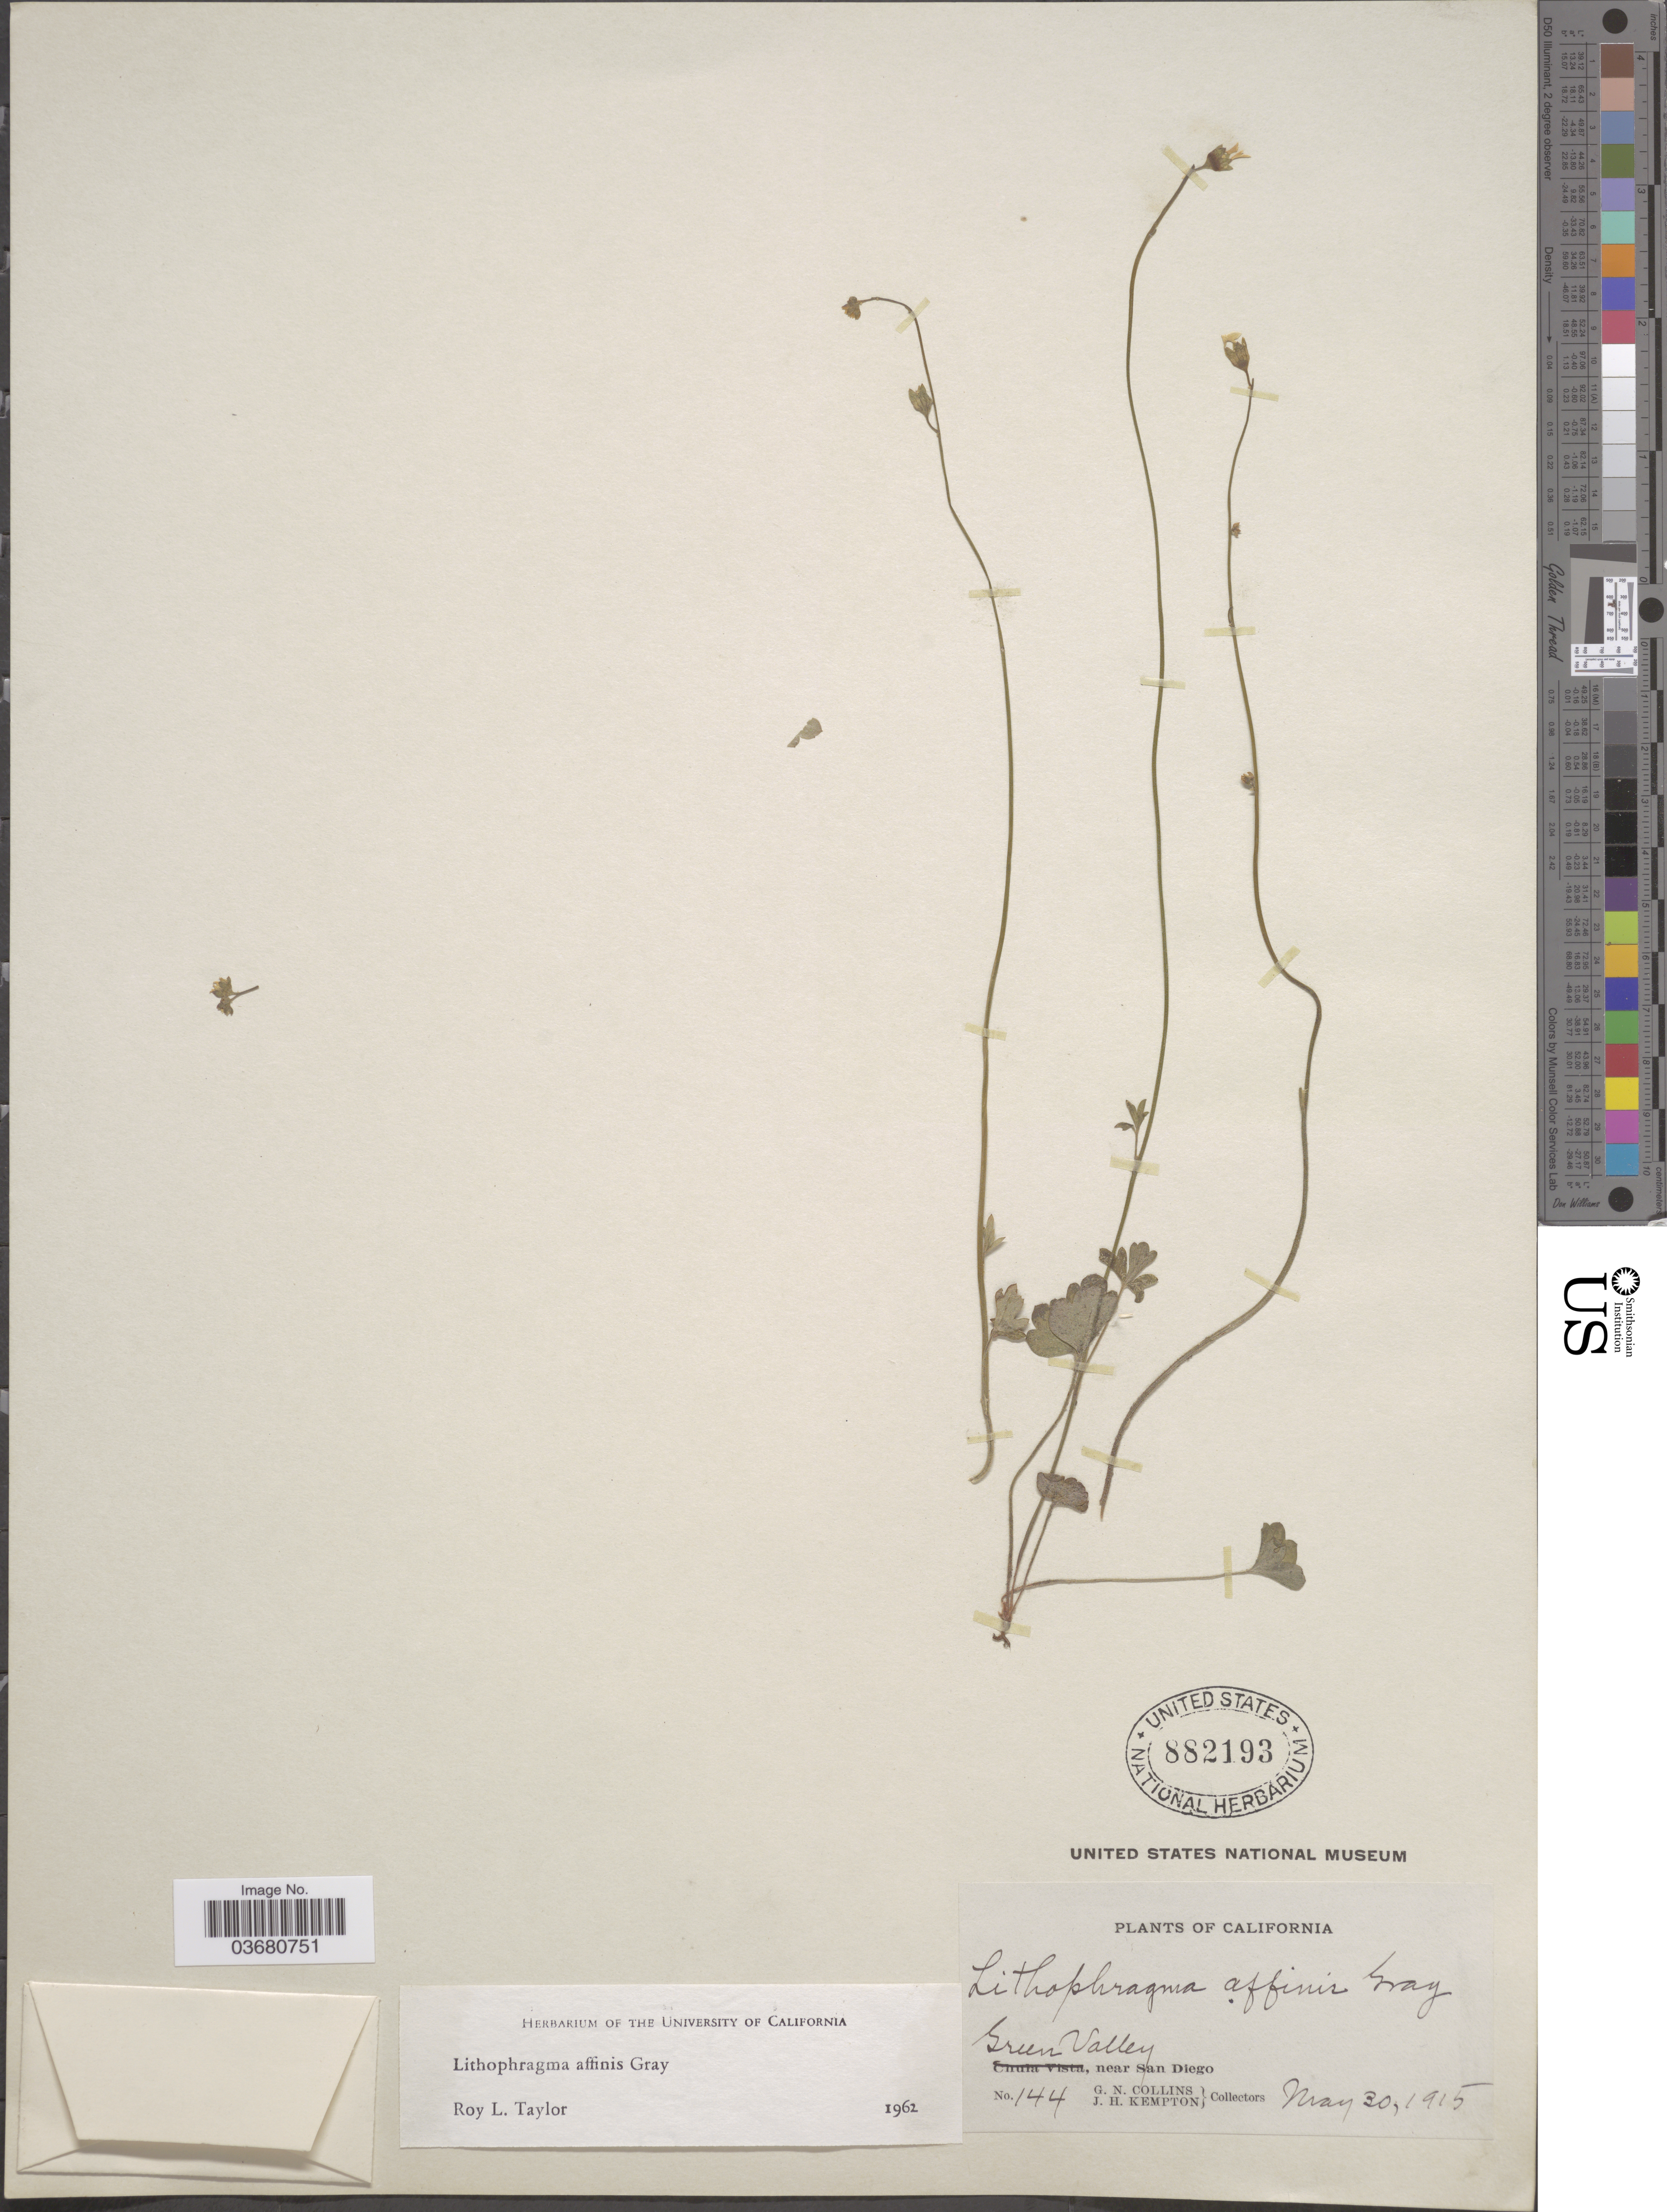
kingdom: Plantae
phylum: Tracheophyta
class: Magnoliopsida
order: Saxifragales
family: Saxifragaceae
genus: Lithophragma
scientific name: Lithophragma affine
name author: A. Gray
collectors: G. Collins & J. H. Kempton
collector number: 144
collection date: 1915-05-30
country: United States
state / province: California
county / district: San Diego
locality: Green Valley, near San Diego.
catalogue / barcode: US 882193